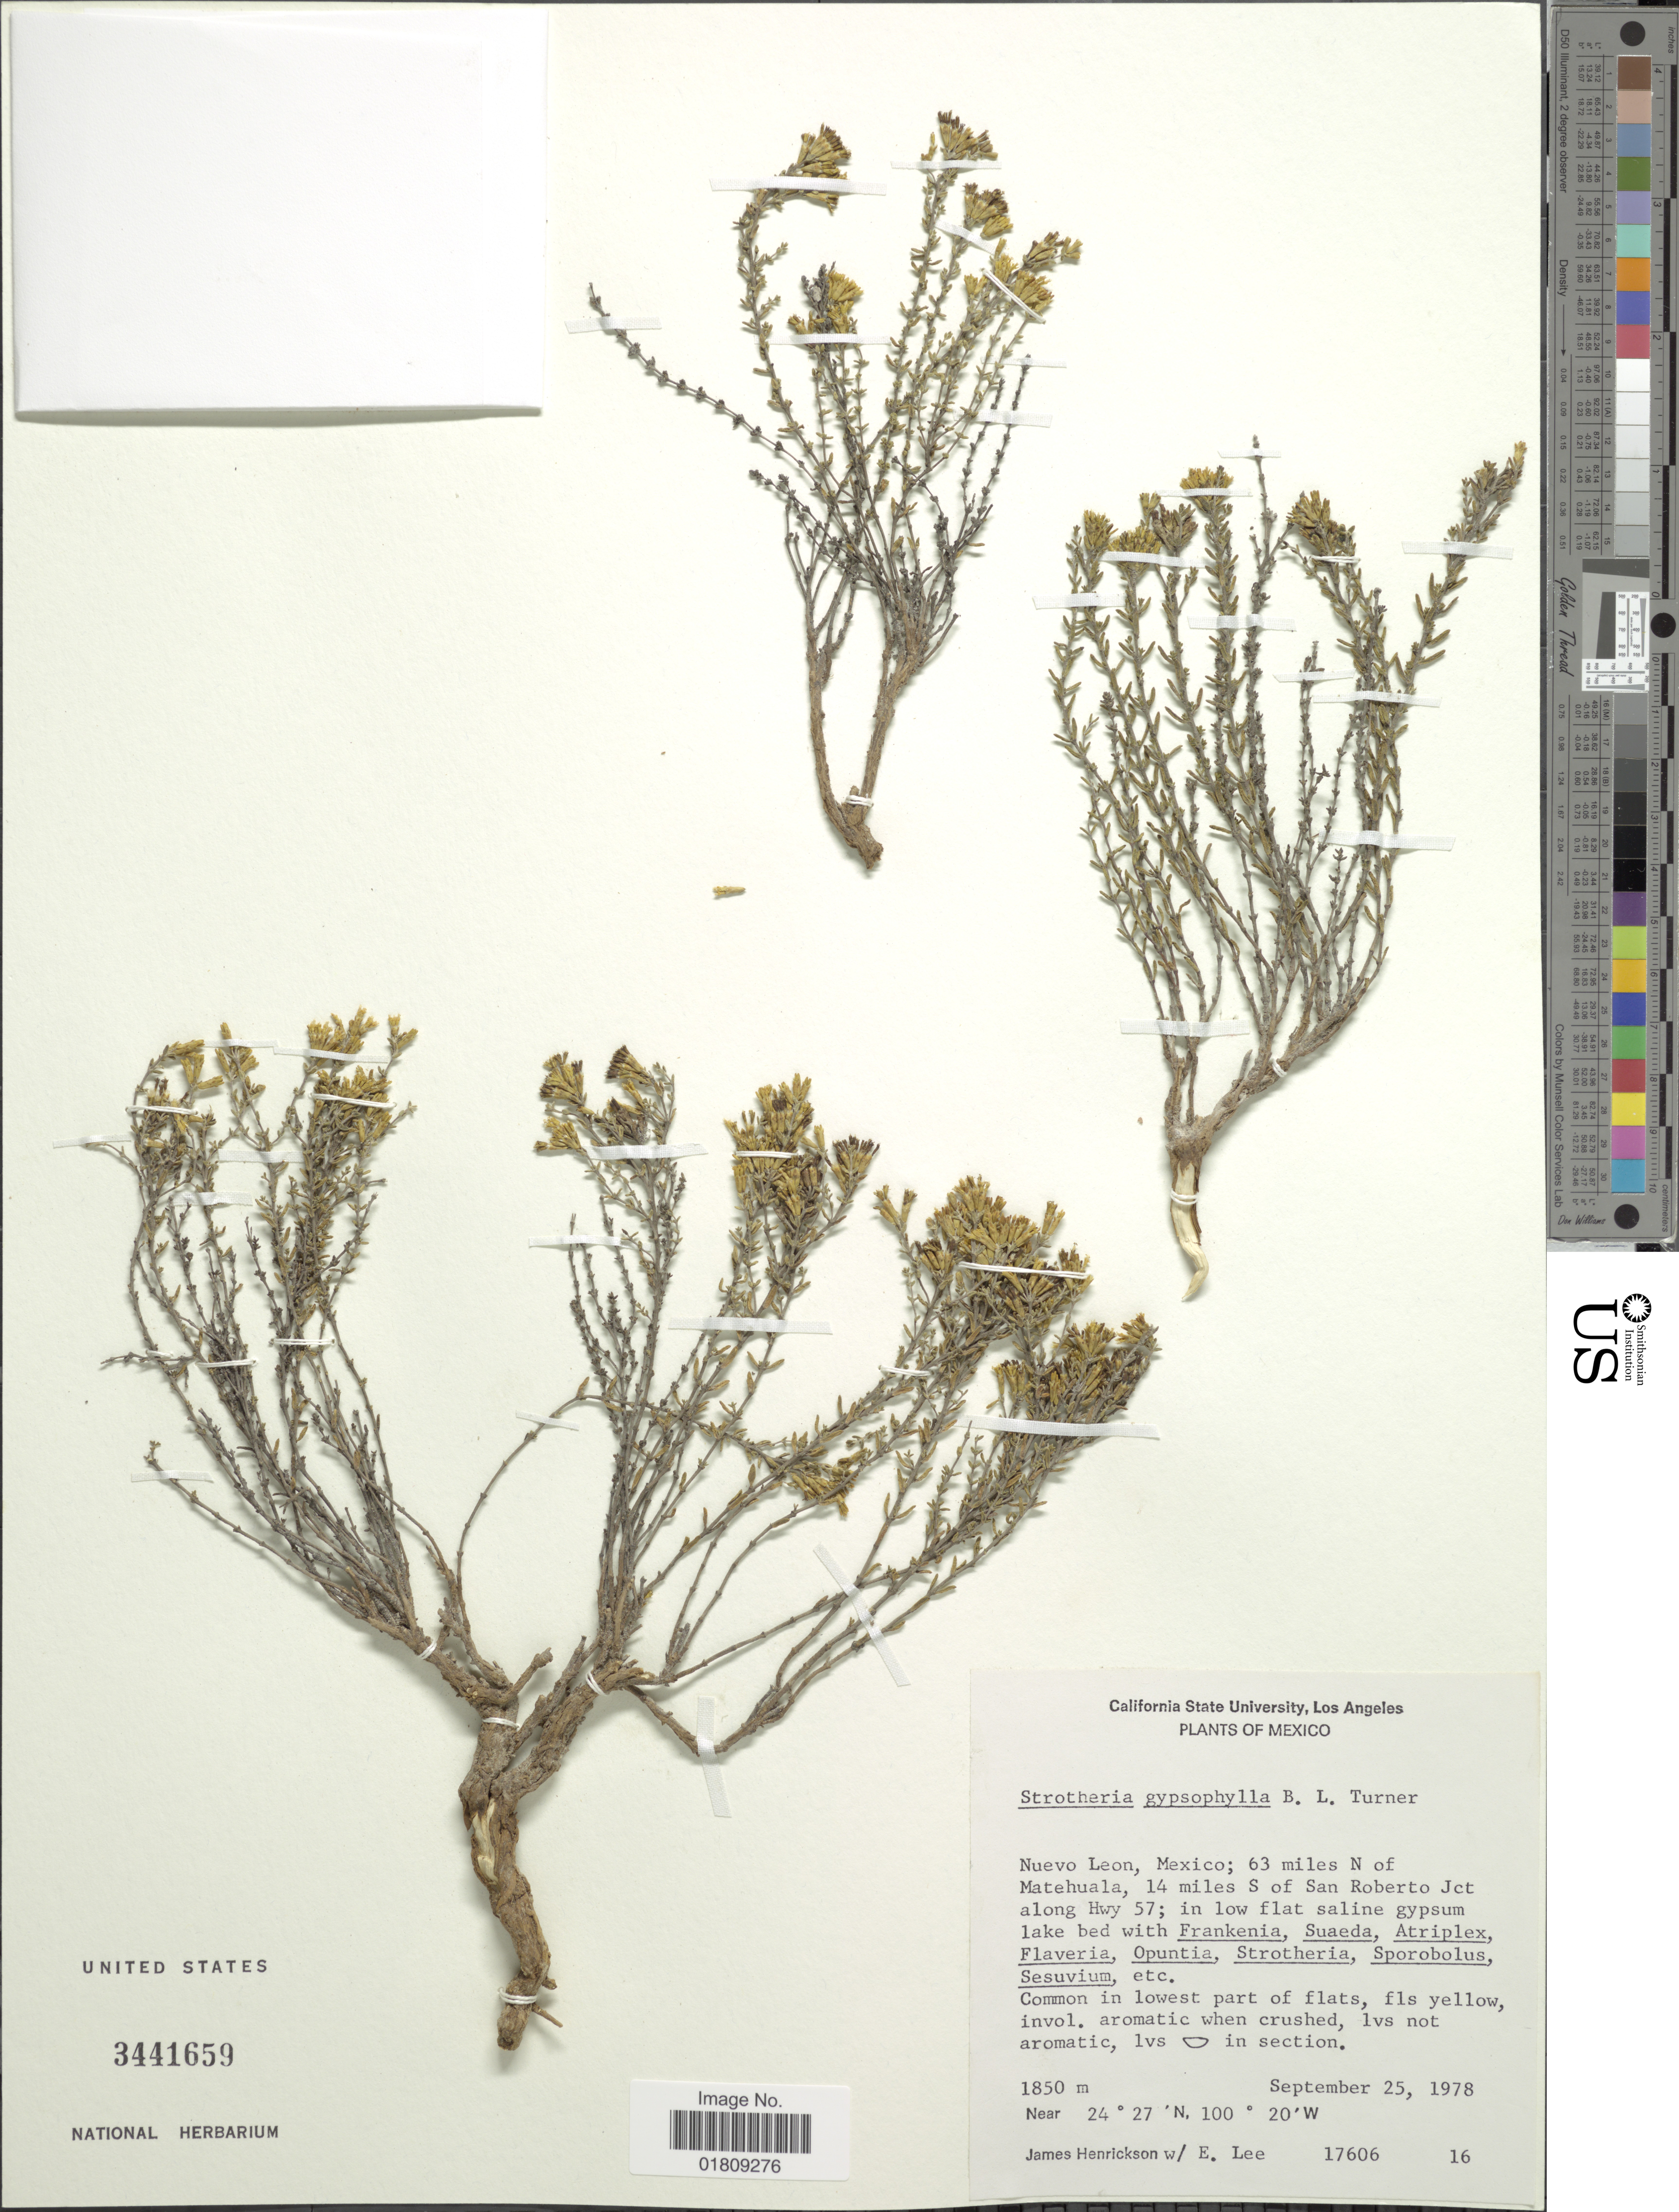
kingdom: Plantae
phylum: Tracheophyta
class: Magnoliopsida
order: Asterales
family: Asteraceae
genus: Strotheria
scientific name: Strotheria gypsophila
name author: B.L. Turner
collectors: J. Henrickson & E. Lee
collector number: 17606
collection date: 1978-09-25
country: Mexico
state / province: Nuevo León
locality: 63 miles N of Matehuala, 14 miles S of San Roberto Jct along Hwy 57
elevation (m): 1850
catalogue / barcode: US 3441659